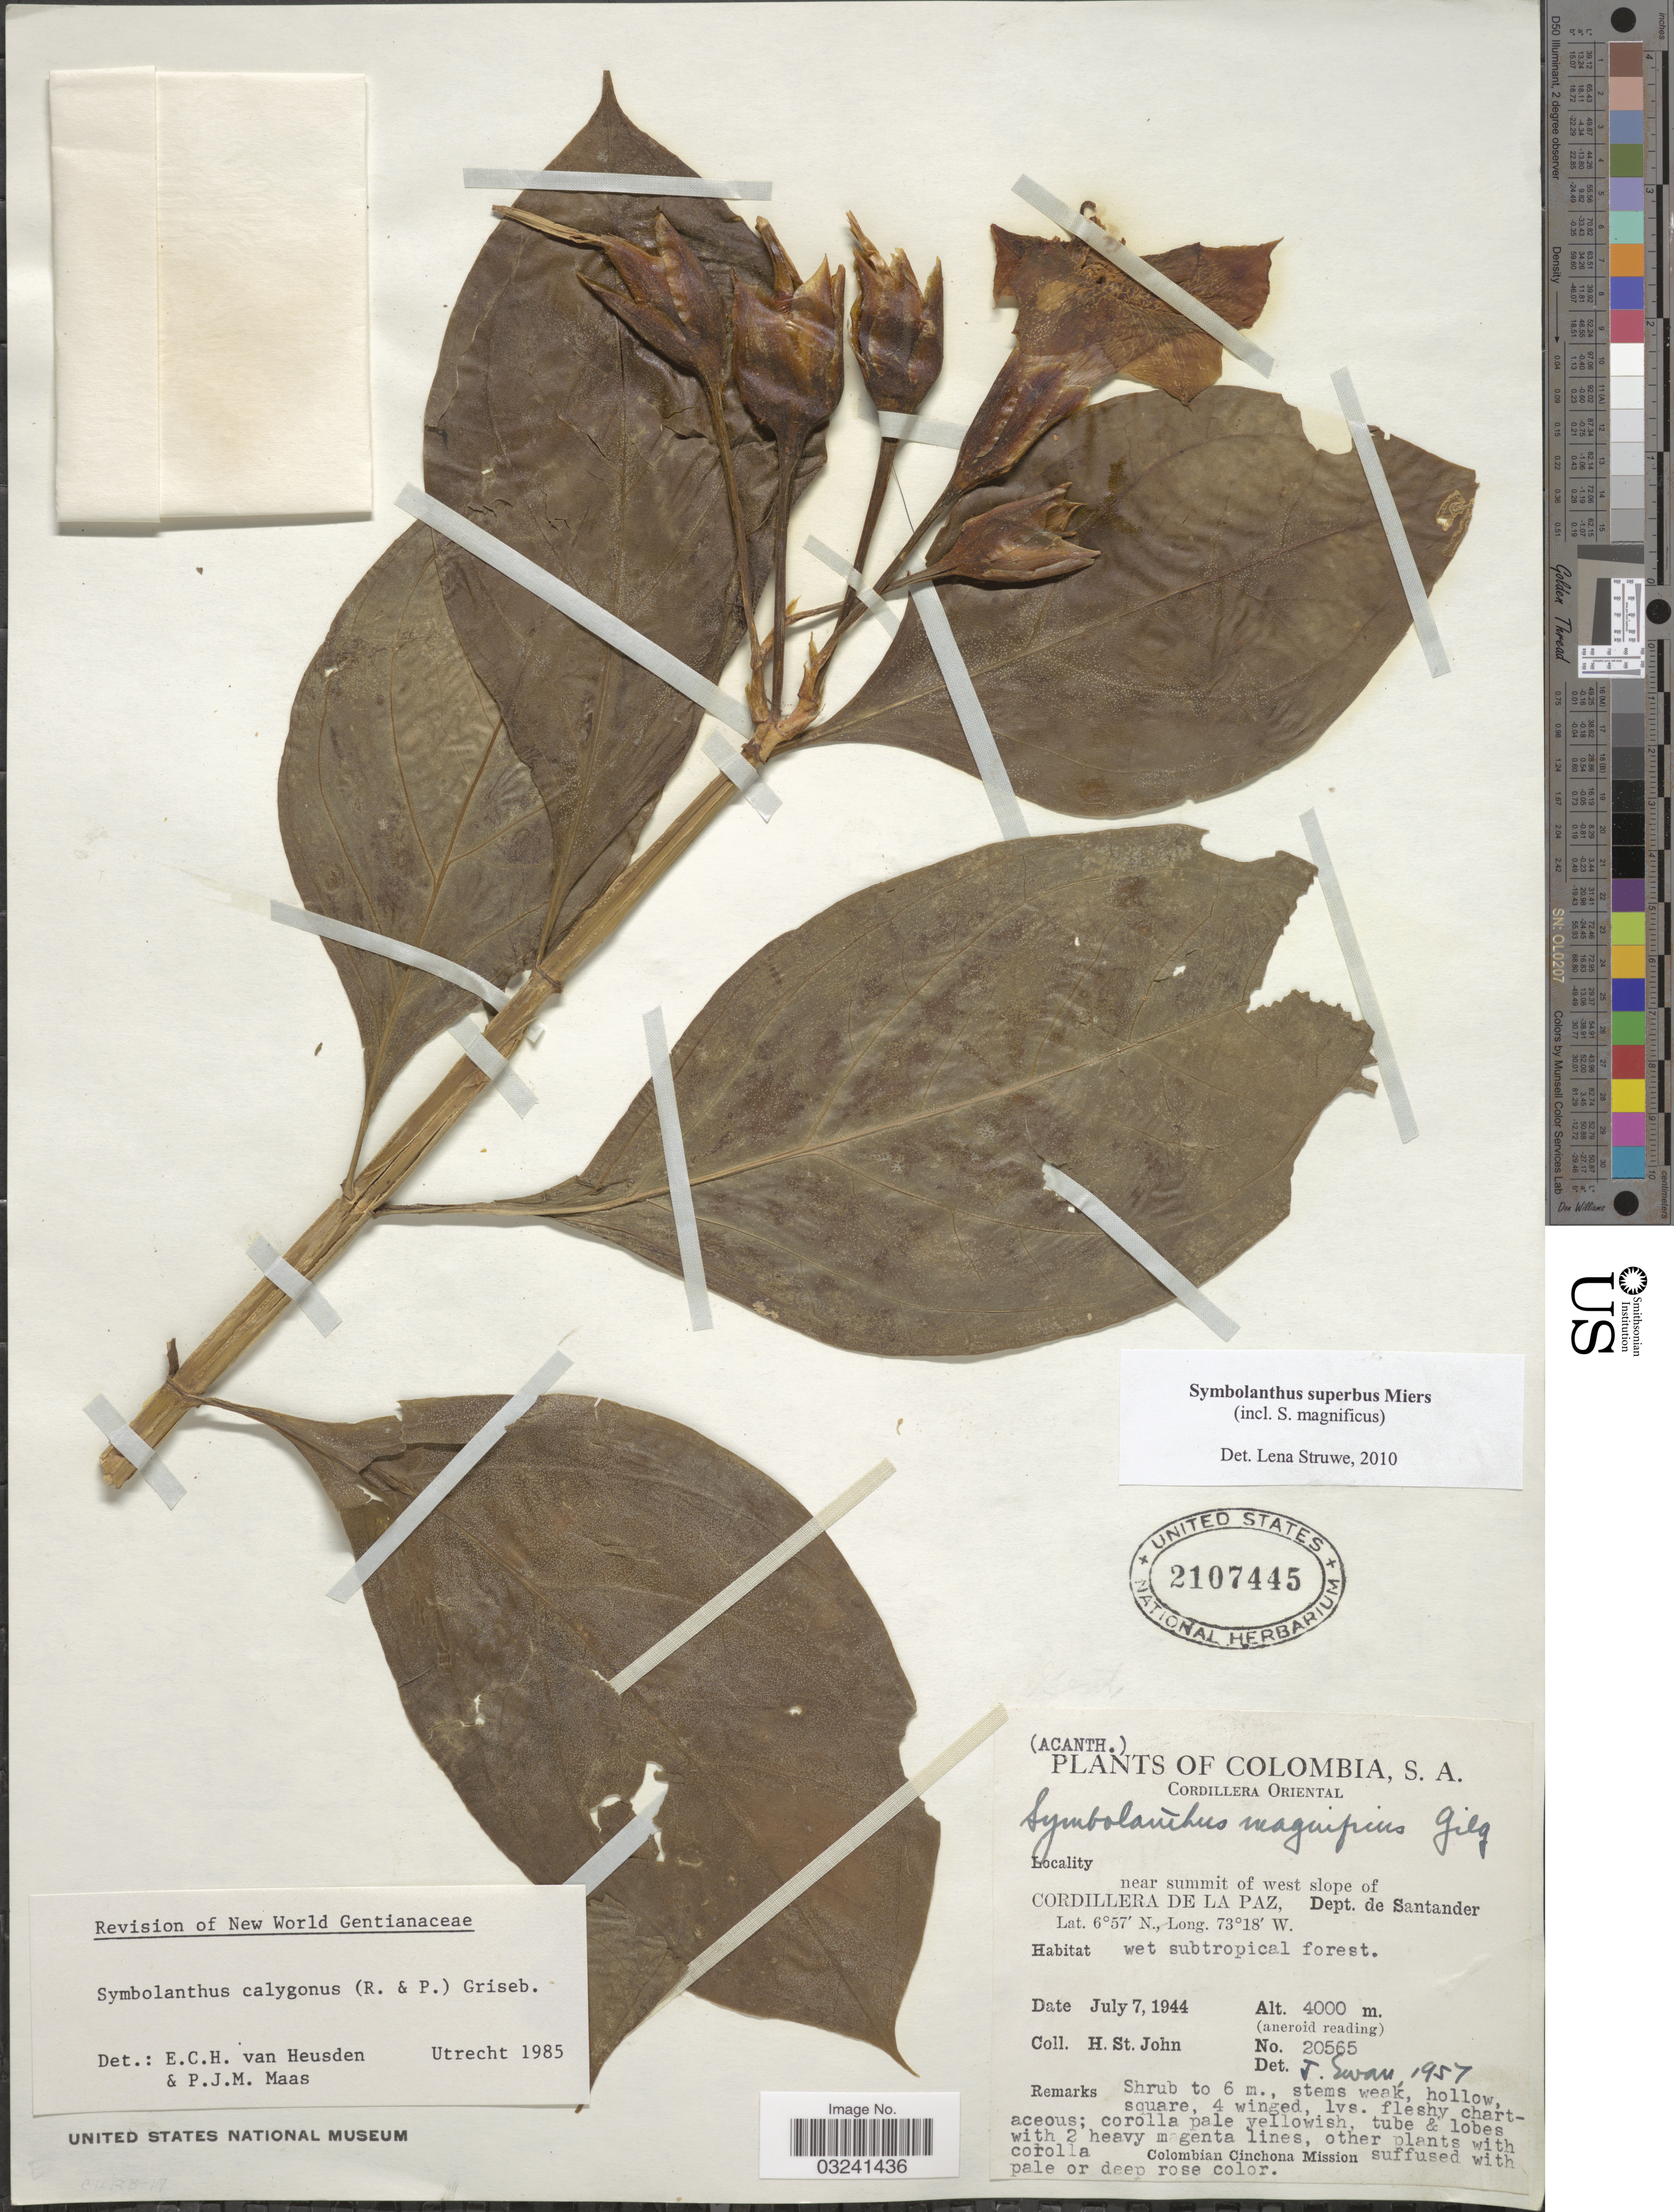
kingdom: Plantae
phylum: Tracheophyta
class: Magnoliopsida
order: Gentianales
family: Gentianaceae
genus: Symbolanthus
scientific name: Symbolanthus superbus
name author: Miers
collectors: H. St. John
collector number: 20565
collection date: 1944-07-07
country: Colombia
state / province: Santander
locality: Cordillera Oriental. Near summit of west slope of Cordillera de La Paz, Dept. de Santander.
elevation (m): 4000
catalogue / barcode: US 2107445